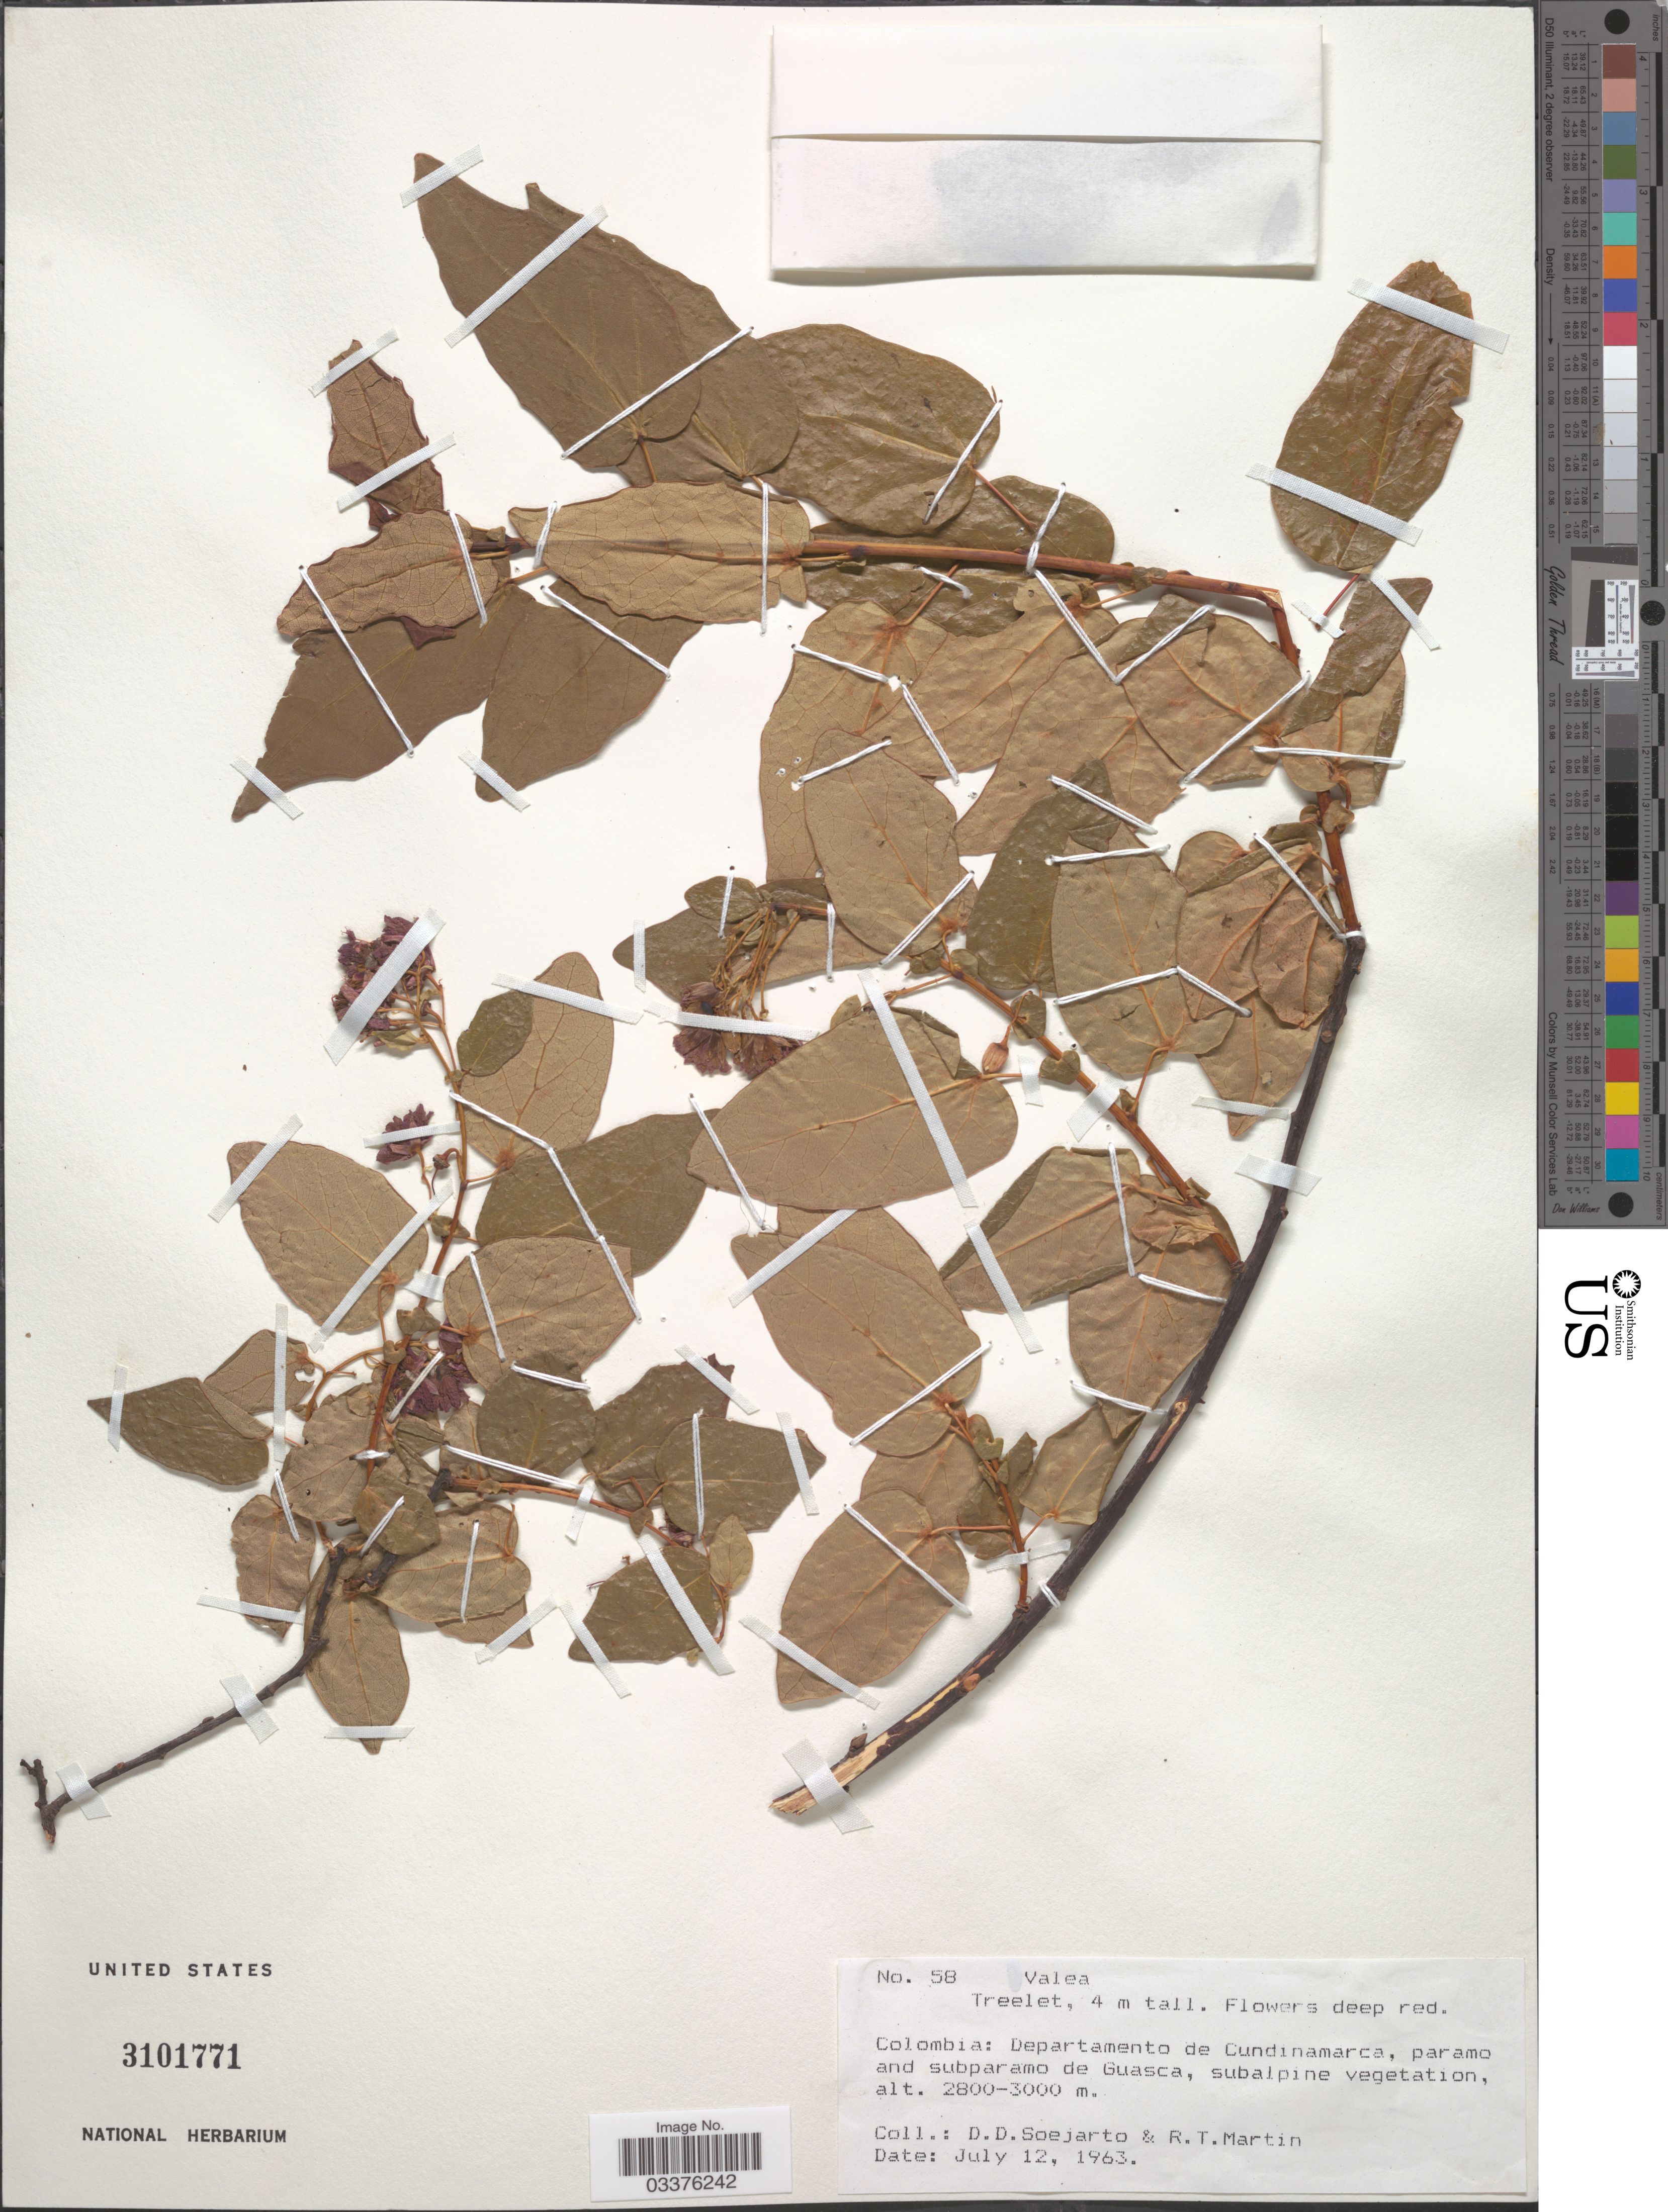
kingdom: Plantae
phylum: Tracheophyta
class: Magnoliopsida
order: Oxalidales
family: Elaeocarpaceae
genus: Vallea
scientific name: Vallea sp.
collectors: R. T. Martin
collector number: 58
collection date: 1963-07-12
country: Colombia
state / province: Cundinamarca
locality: Departamento de Cundinamarca, paramo and subparamo de Guasca.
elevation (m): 2800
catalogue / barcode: US 3101771